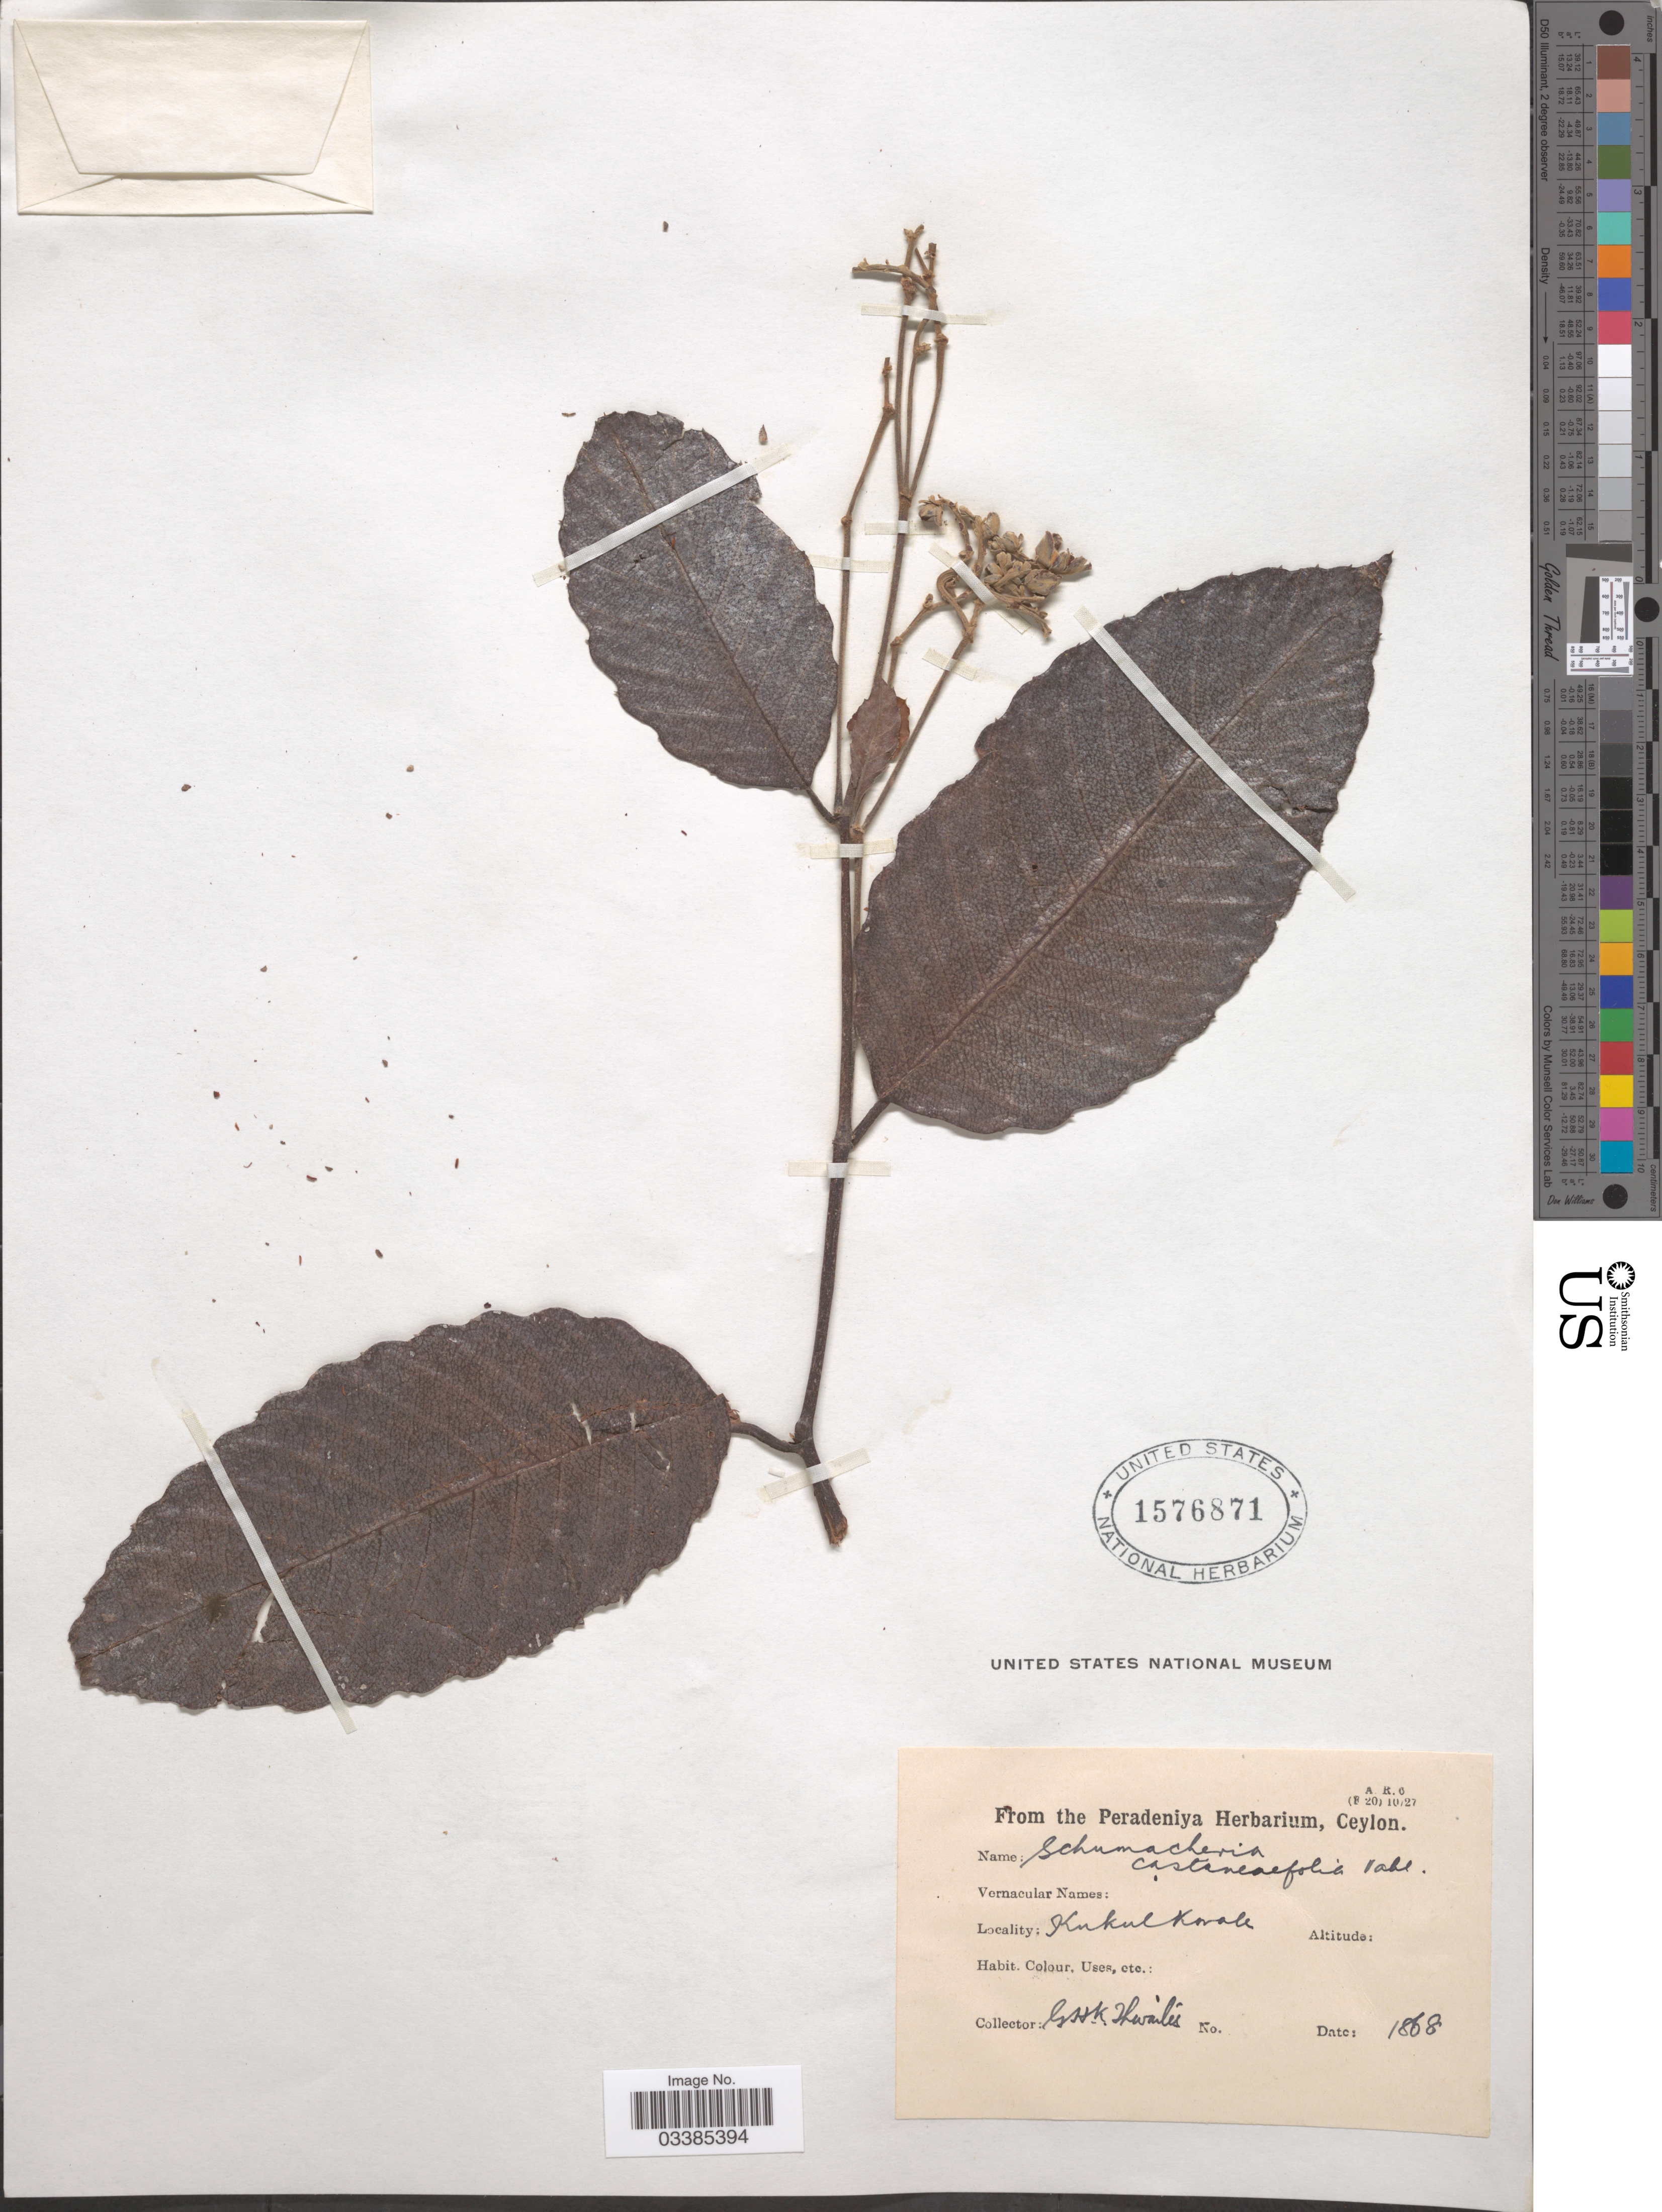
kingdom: Plantae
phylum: Tracheophyta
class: Magnoliopsida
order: Dilleniales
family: Dilleniaceae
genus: Schumacheria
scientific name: Schumacheria castaneifolia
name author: Vahl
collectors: G. H. K. Thwaites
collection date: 1868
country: Sri Lanka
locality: Kukulkorale.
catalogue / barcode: US 1576871